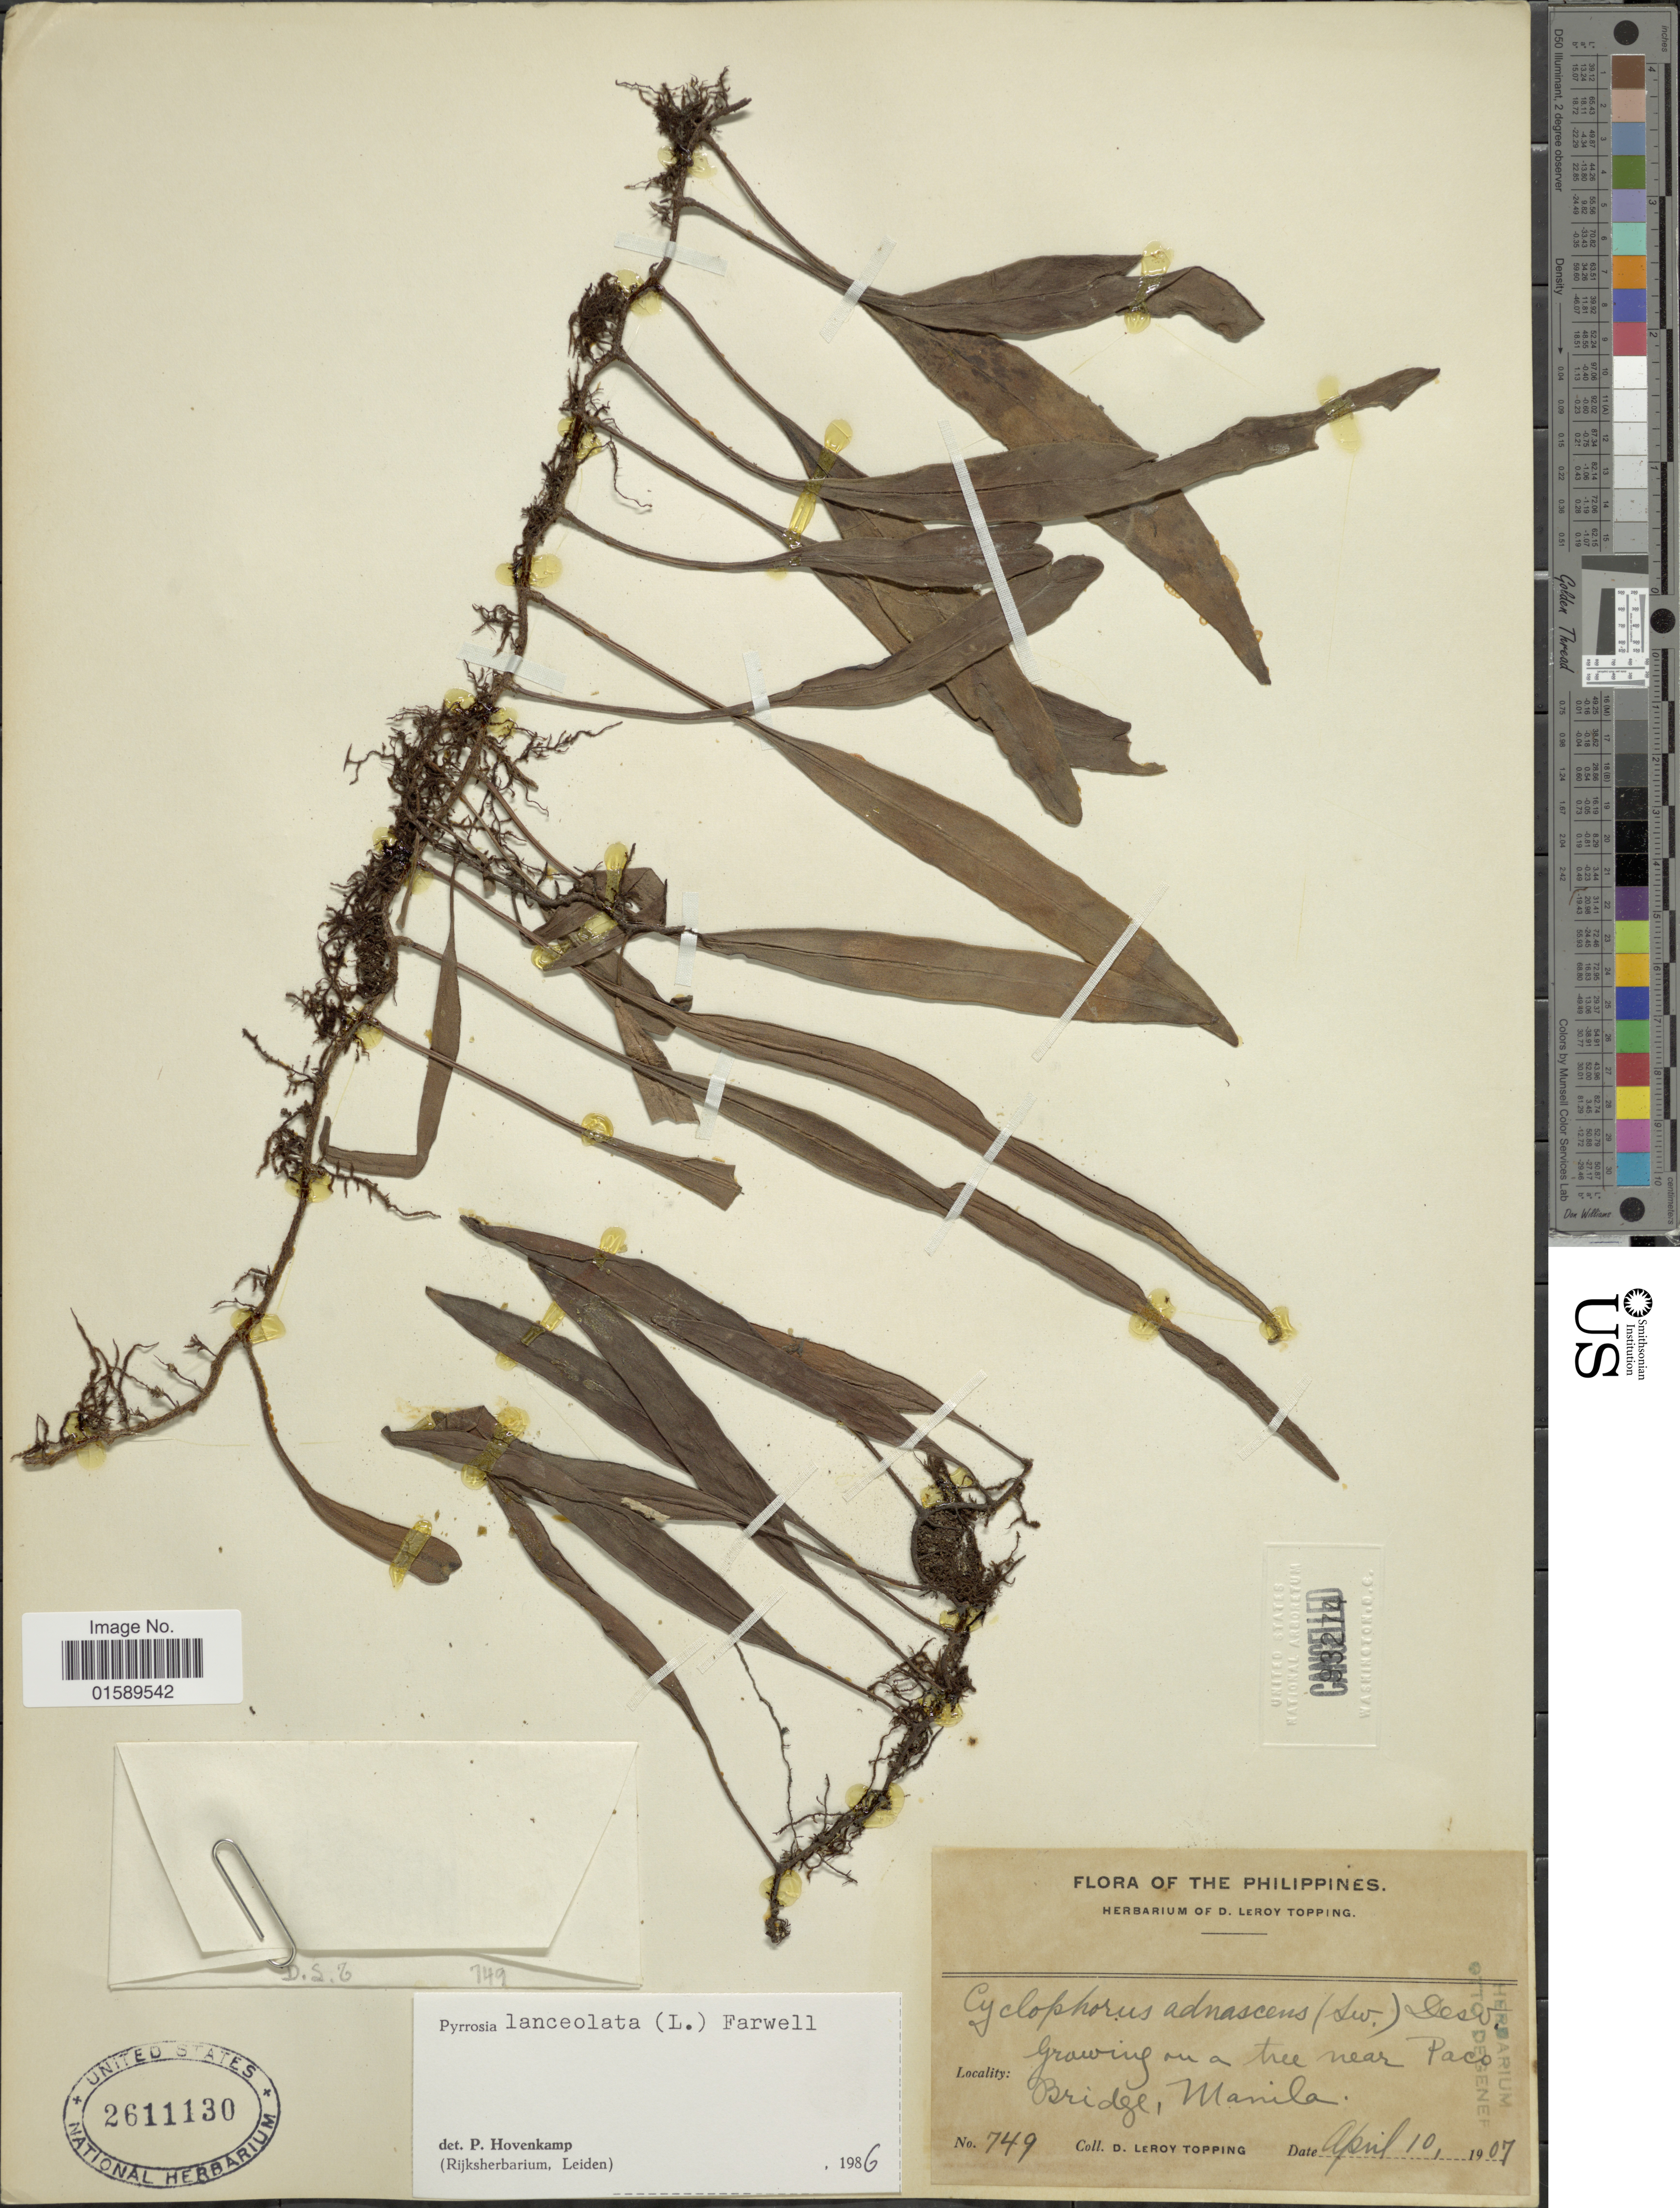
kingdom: Plantae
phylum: Tracheophyta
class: Polypodiopsida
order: Polypodiales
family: Polypodiaceae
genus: Pyrrosia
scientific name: Pyrrosia lanceolata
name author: (L.) Farw.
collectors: D. L. Topping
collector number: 749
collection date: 1907-04-10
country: Philippines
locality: Near Paco, Bridge, Manila.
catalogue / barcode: US 2611130